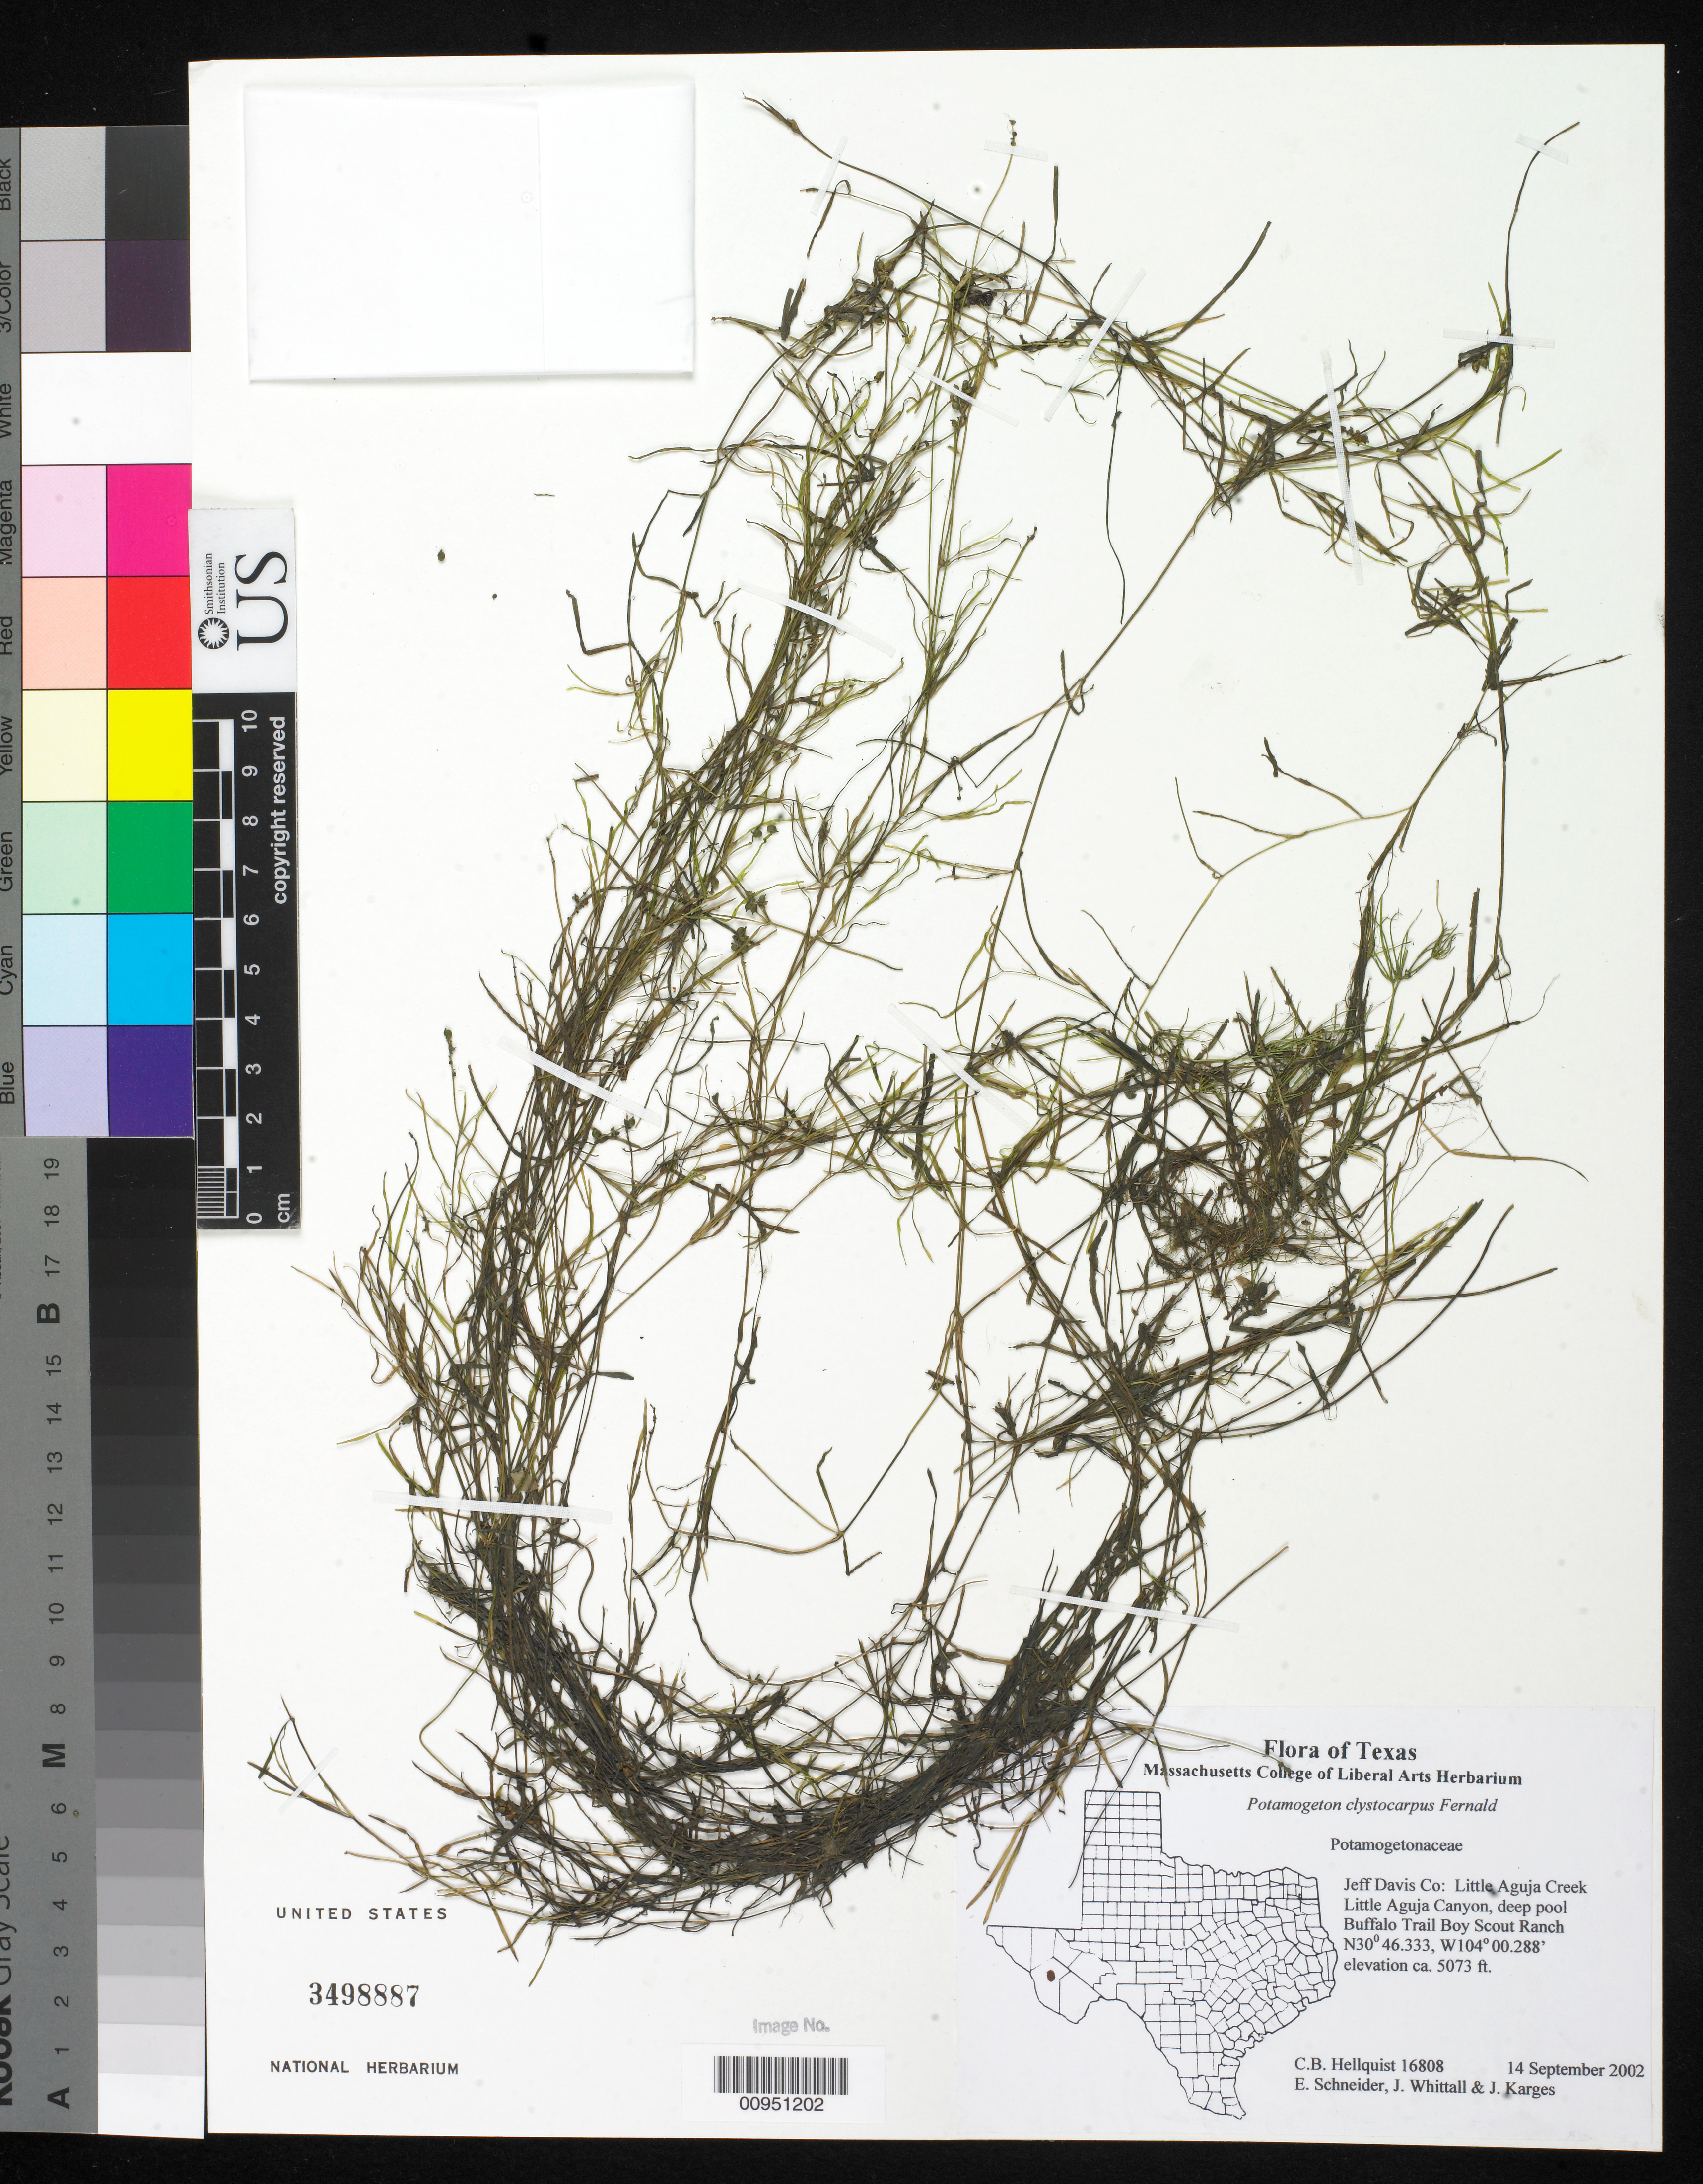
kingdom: Plantae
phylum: Tracheophyta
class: Liliopsida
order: Alismatales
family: Potamogetonaceae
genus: Potamogeton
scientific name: Potamogeton clystocarpus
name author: Fernald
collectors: C. Hellquist, E. L. Schneider, J. Whittall & J. Karges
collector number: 16808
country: United States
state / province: Texas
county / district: Jeff Davis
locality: Little Aguja Creek, Little Aguja Canyon, Buffalo Trail Boy Scout Ranch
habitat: Deep pool.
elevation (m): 1546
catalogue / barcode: US 3498887